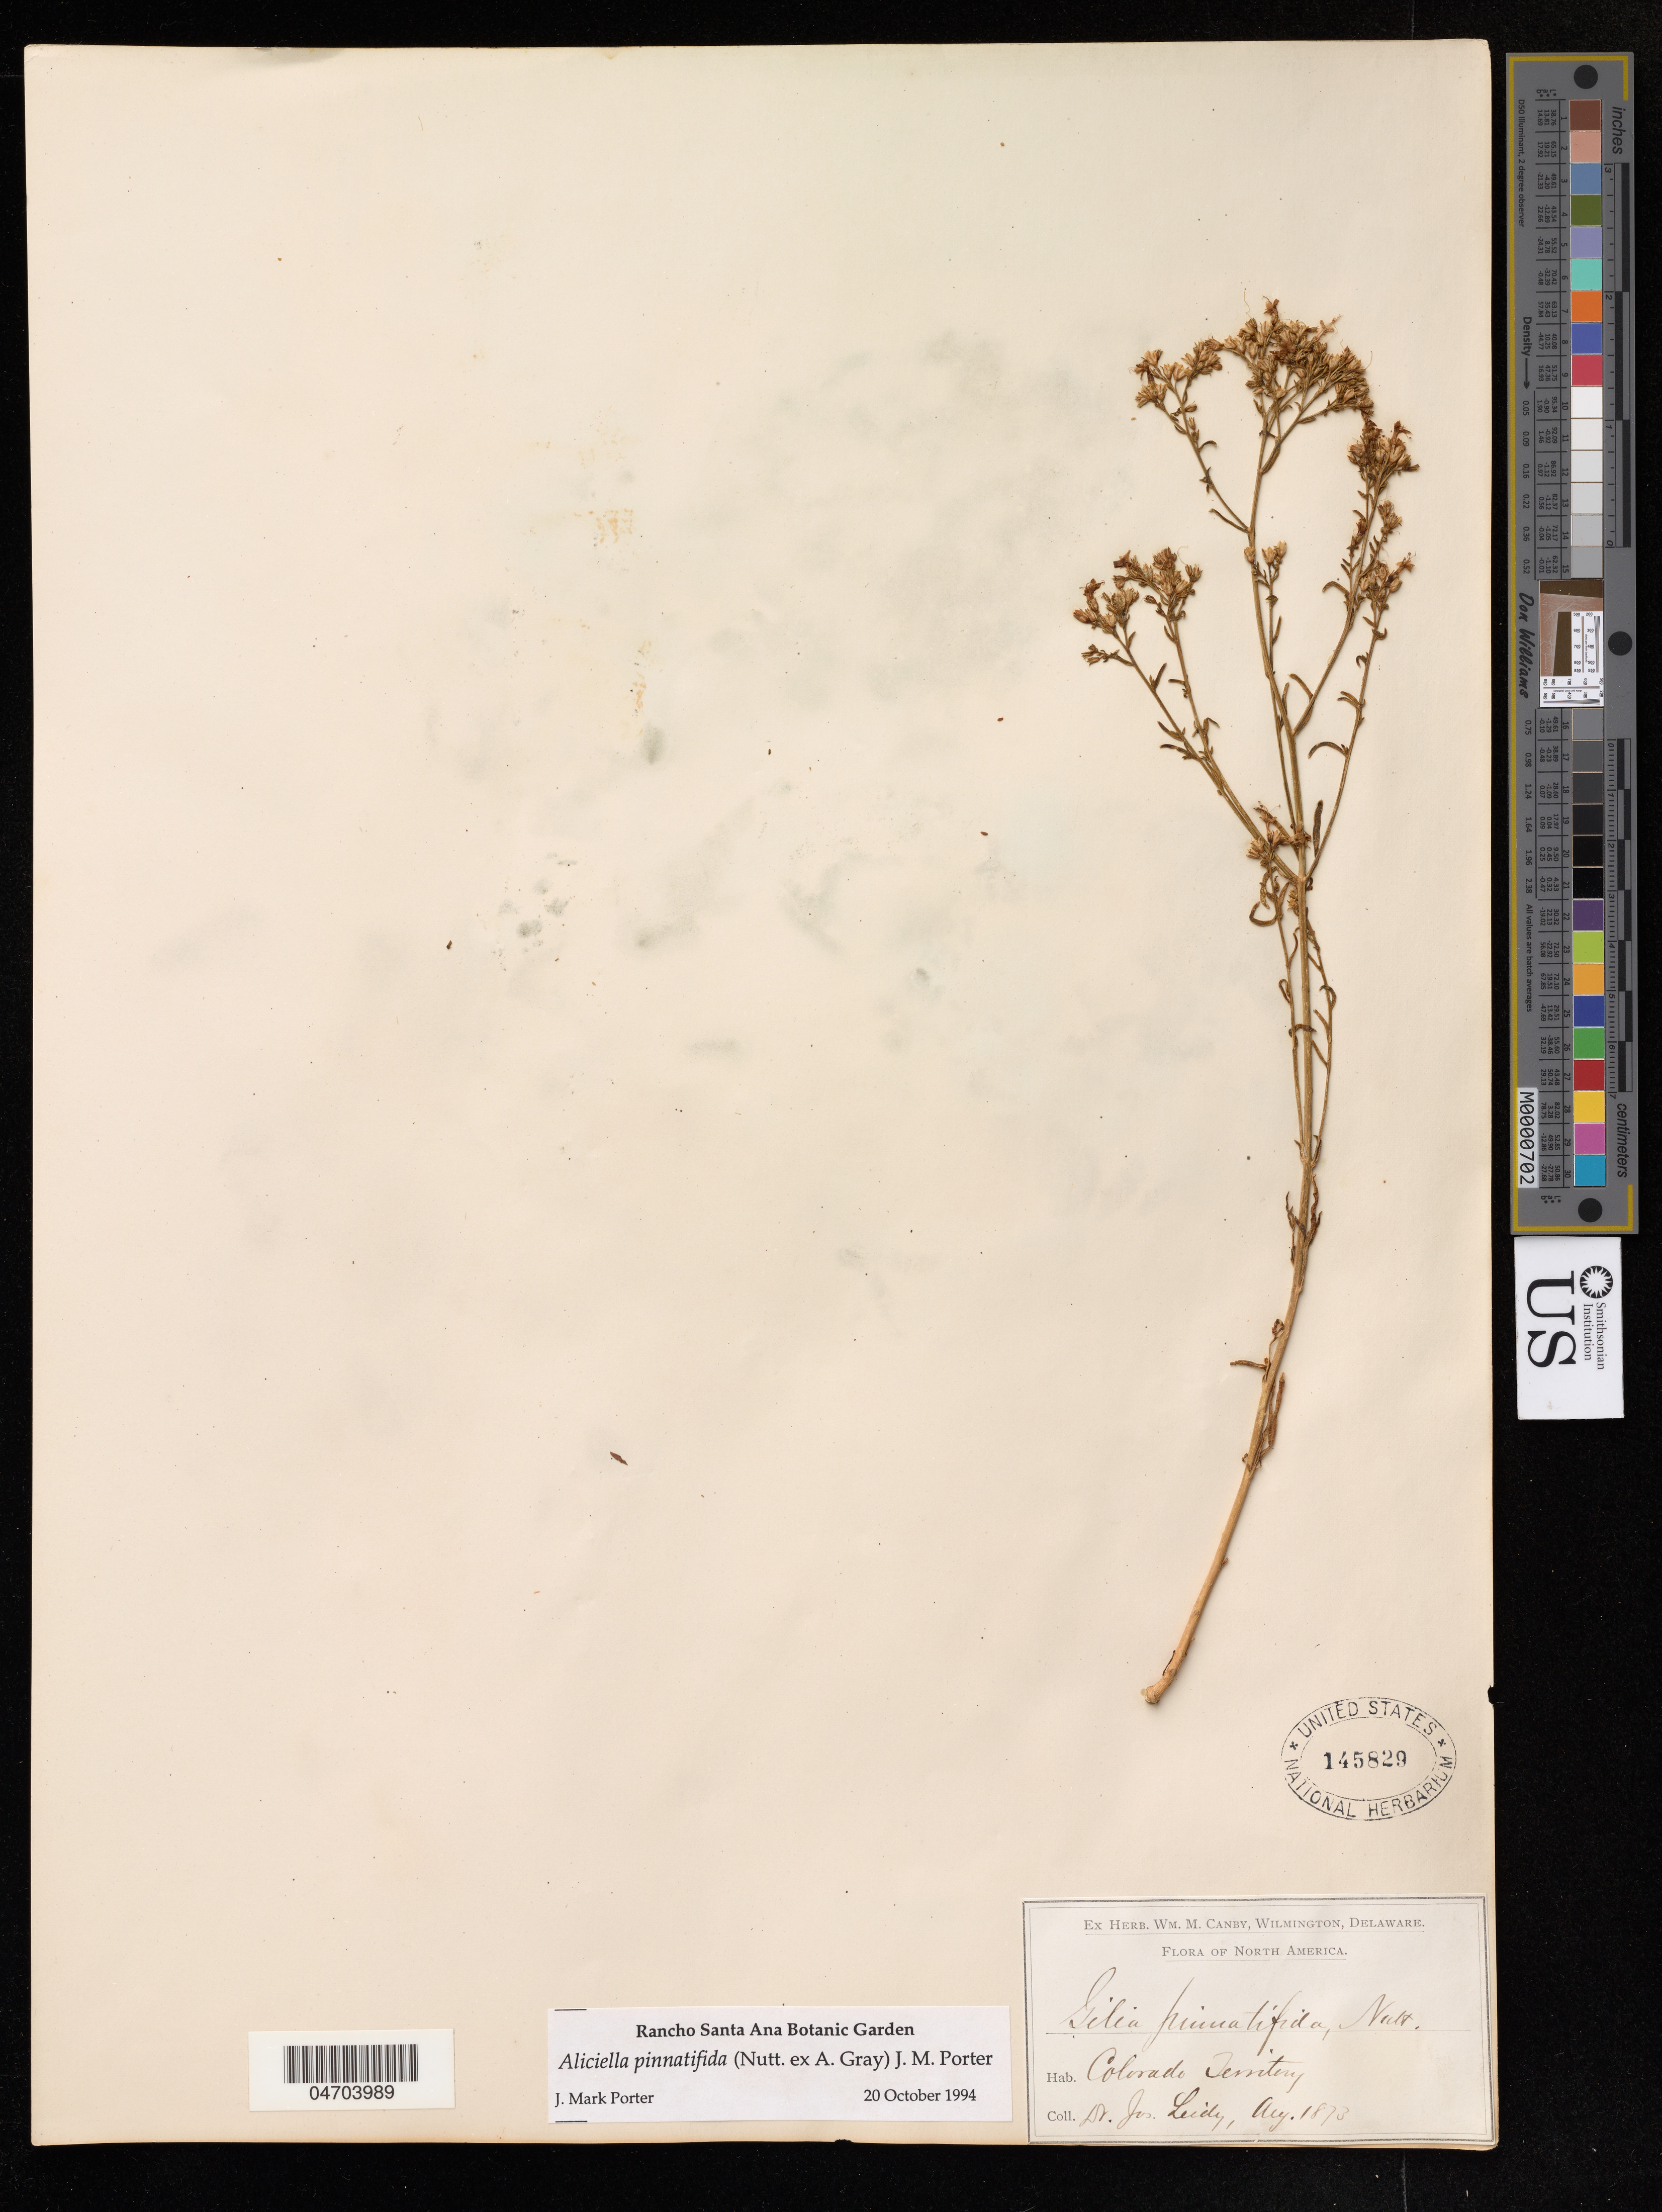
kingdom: Plantae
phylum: Tracheophyta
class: Magnoliopsida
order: Ericales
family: Polemoniaceae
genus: Aliciella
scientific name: Aliciella pinnatifida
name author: (Nutt. ex A. Gray) J.M. Porter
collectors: J. Leidy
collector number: n.s.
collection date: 1873-08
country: United States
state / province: Colorado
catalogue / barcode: US 145829